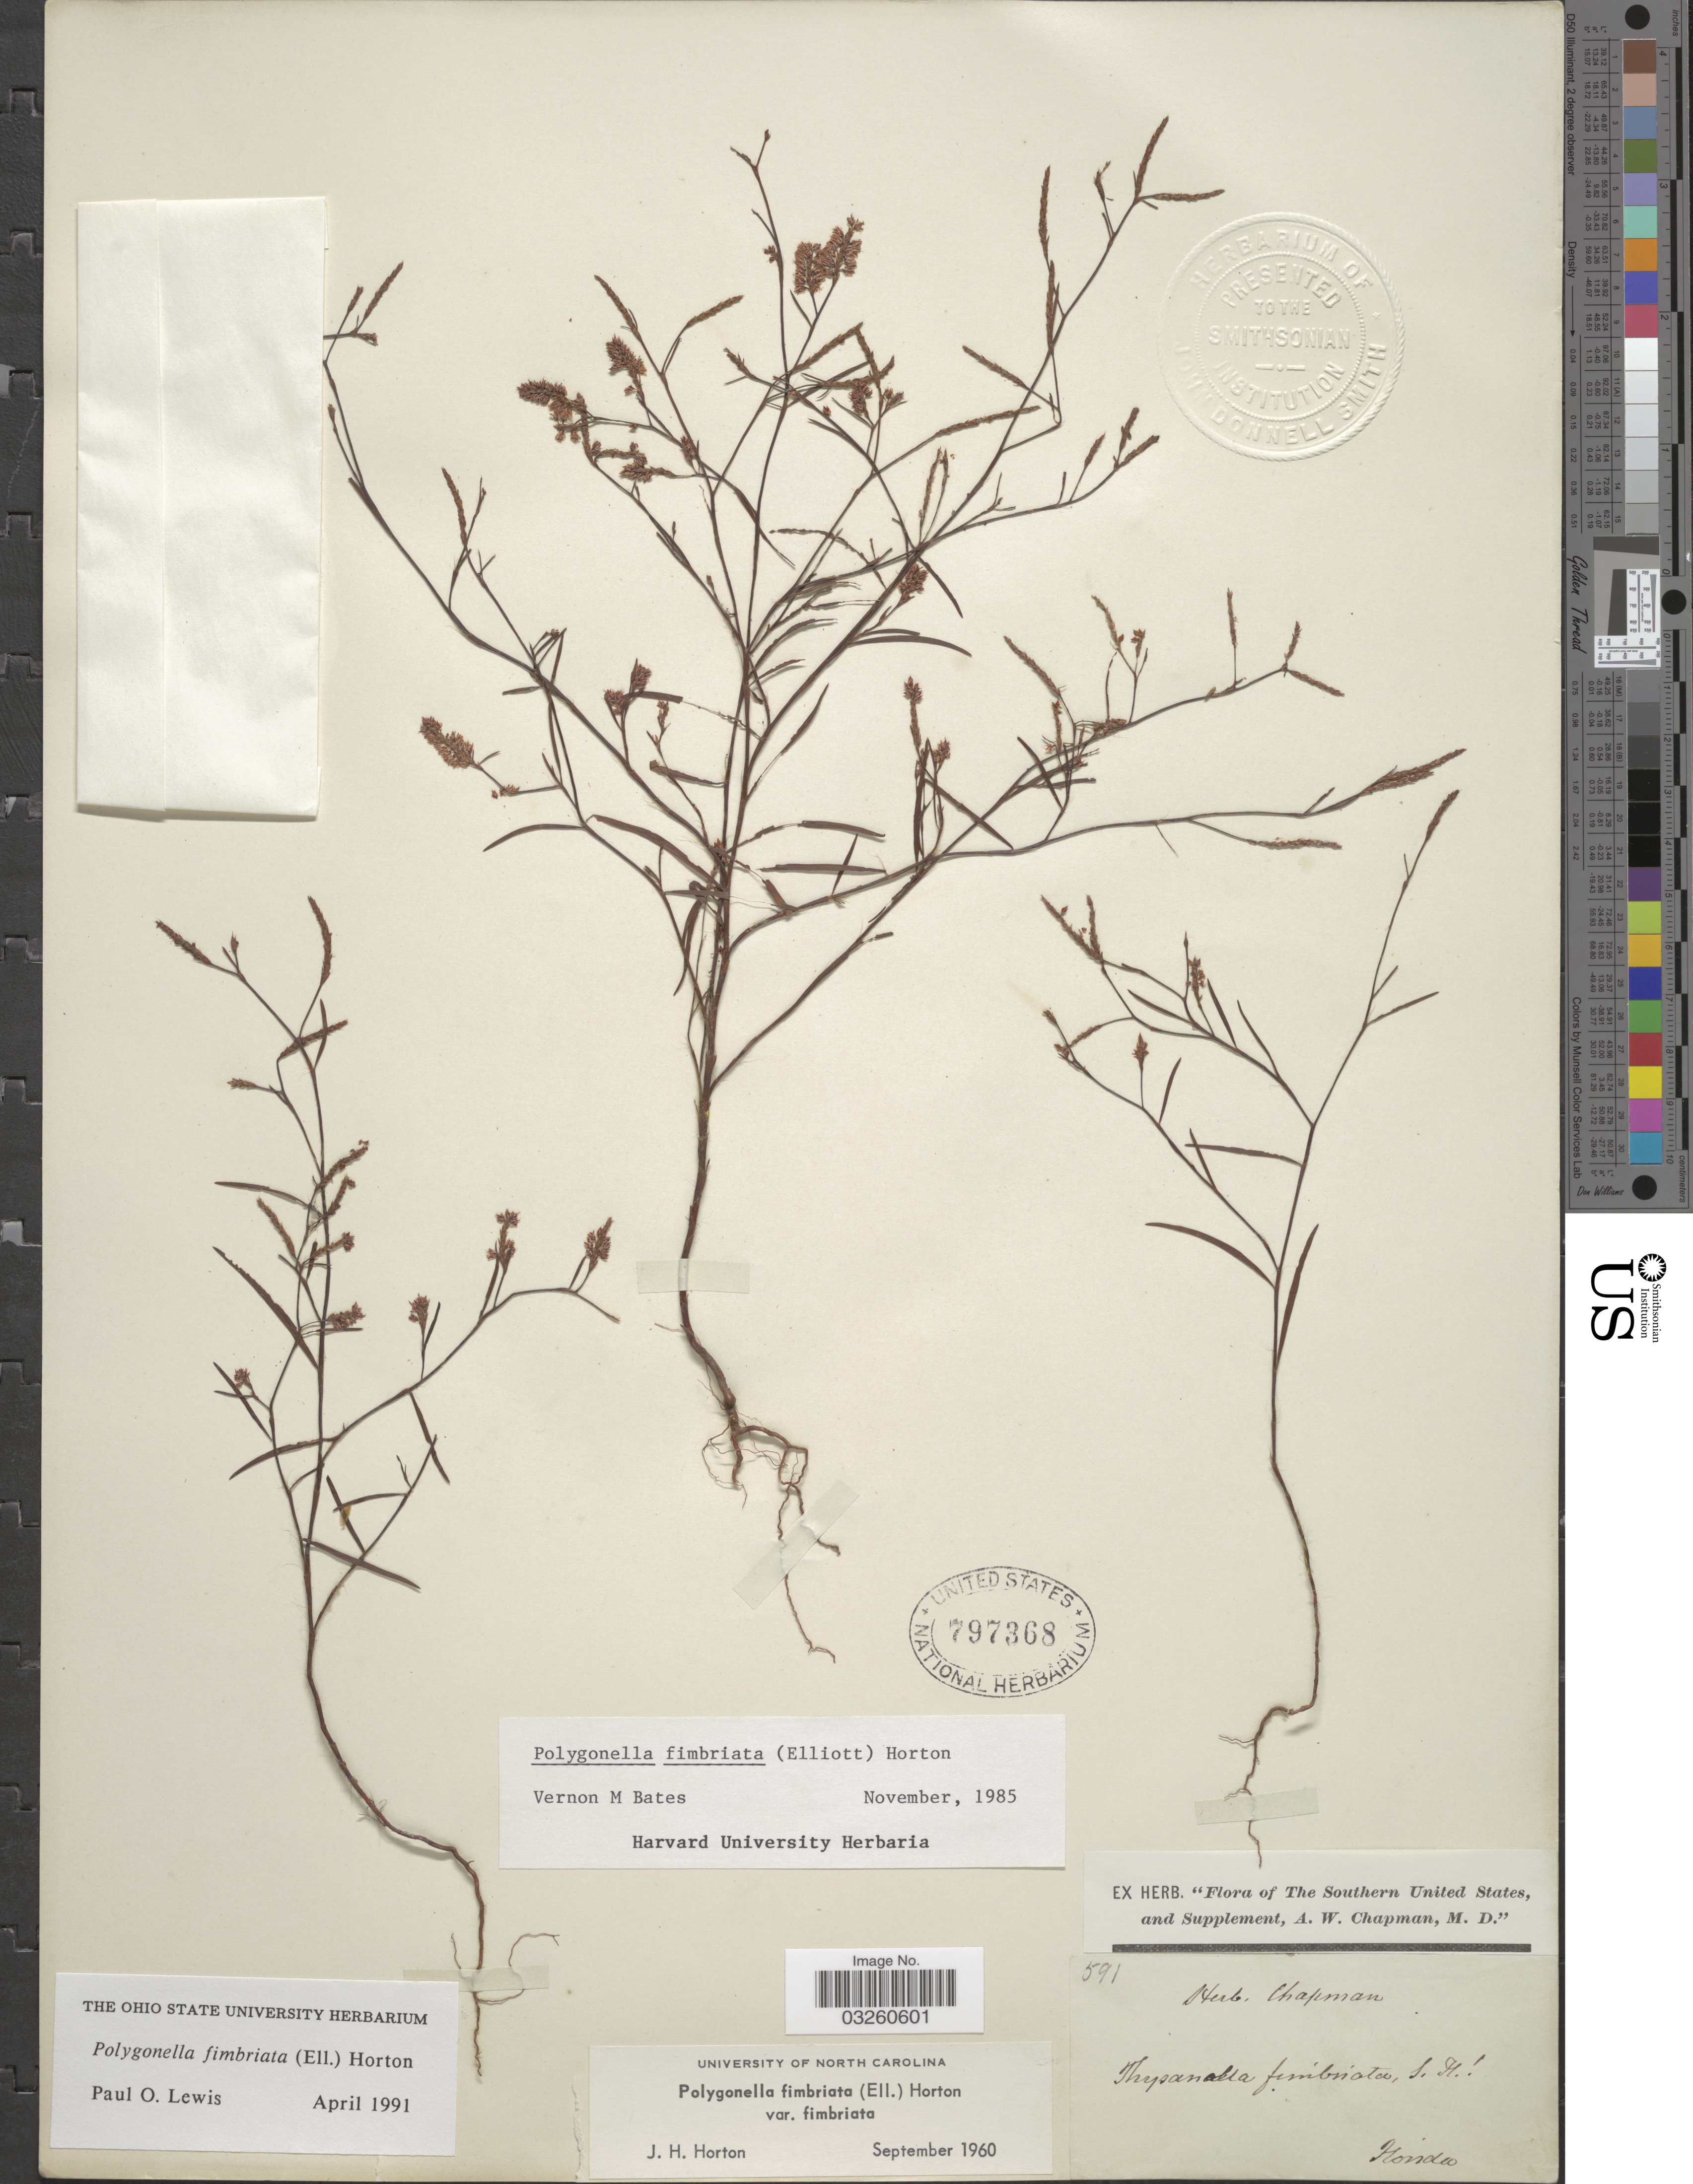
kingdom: Plantae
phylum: Tracheophyta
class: Magnoliopsida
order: Caryophyllales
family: Polygonaceae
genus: Polygonella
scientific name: Polygonella fimbriata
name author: (Elliott) Horton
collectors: A. W. Chapman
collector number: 591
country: United States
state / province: Florida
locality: Southern United States, and Supplement.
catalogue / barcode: US 797368